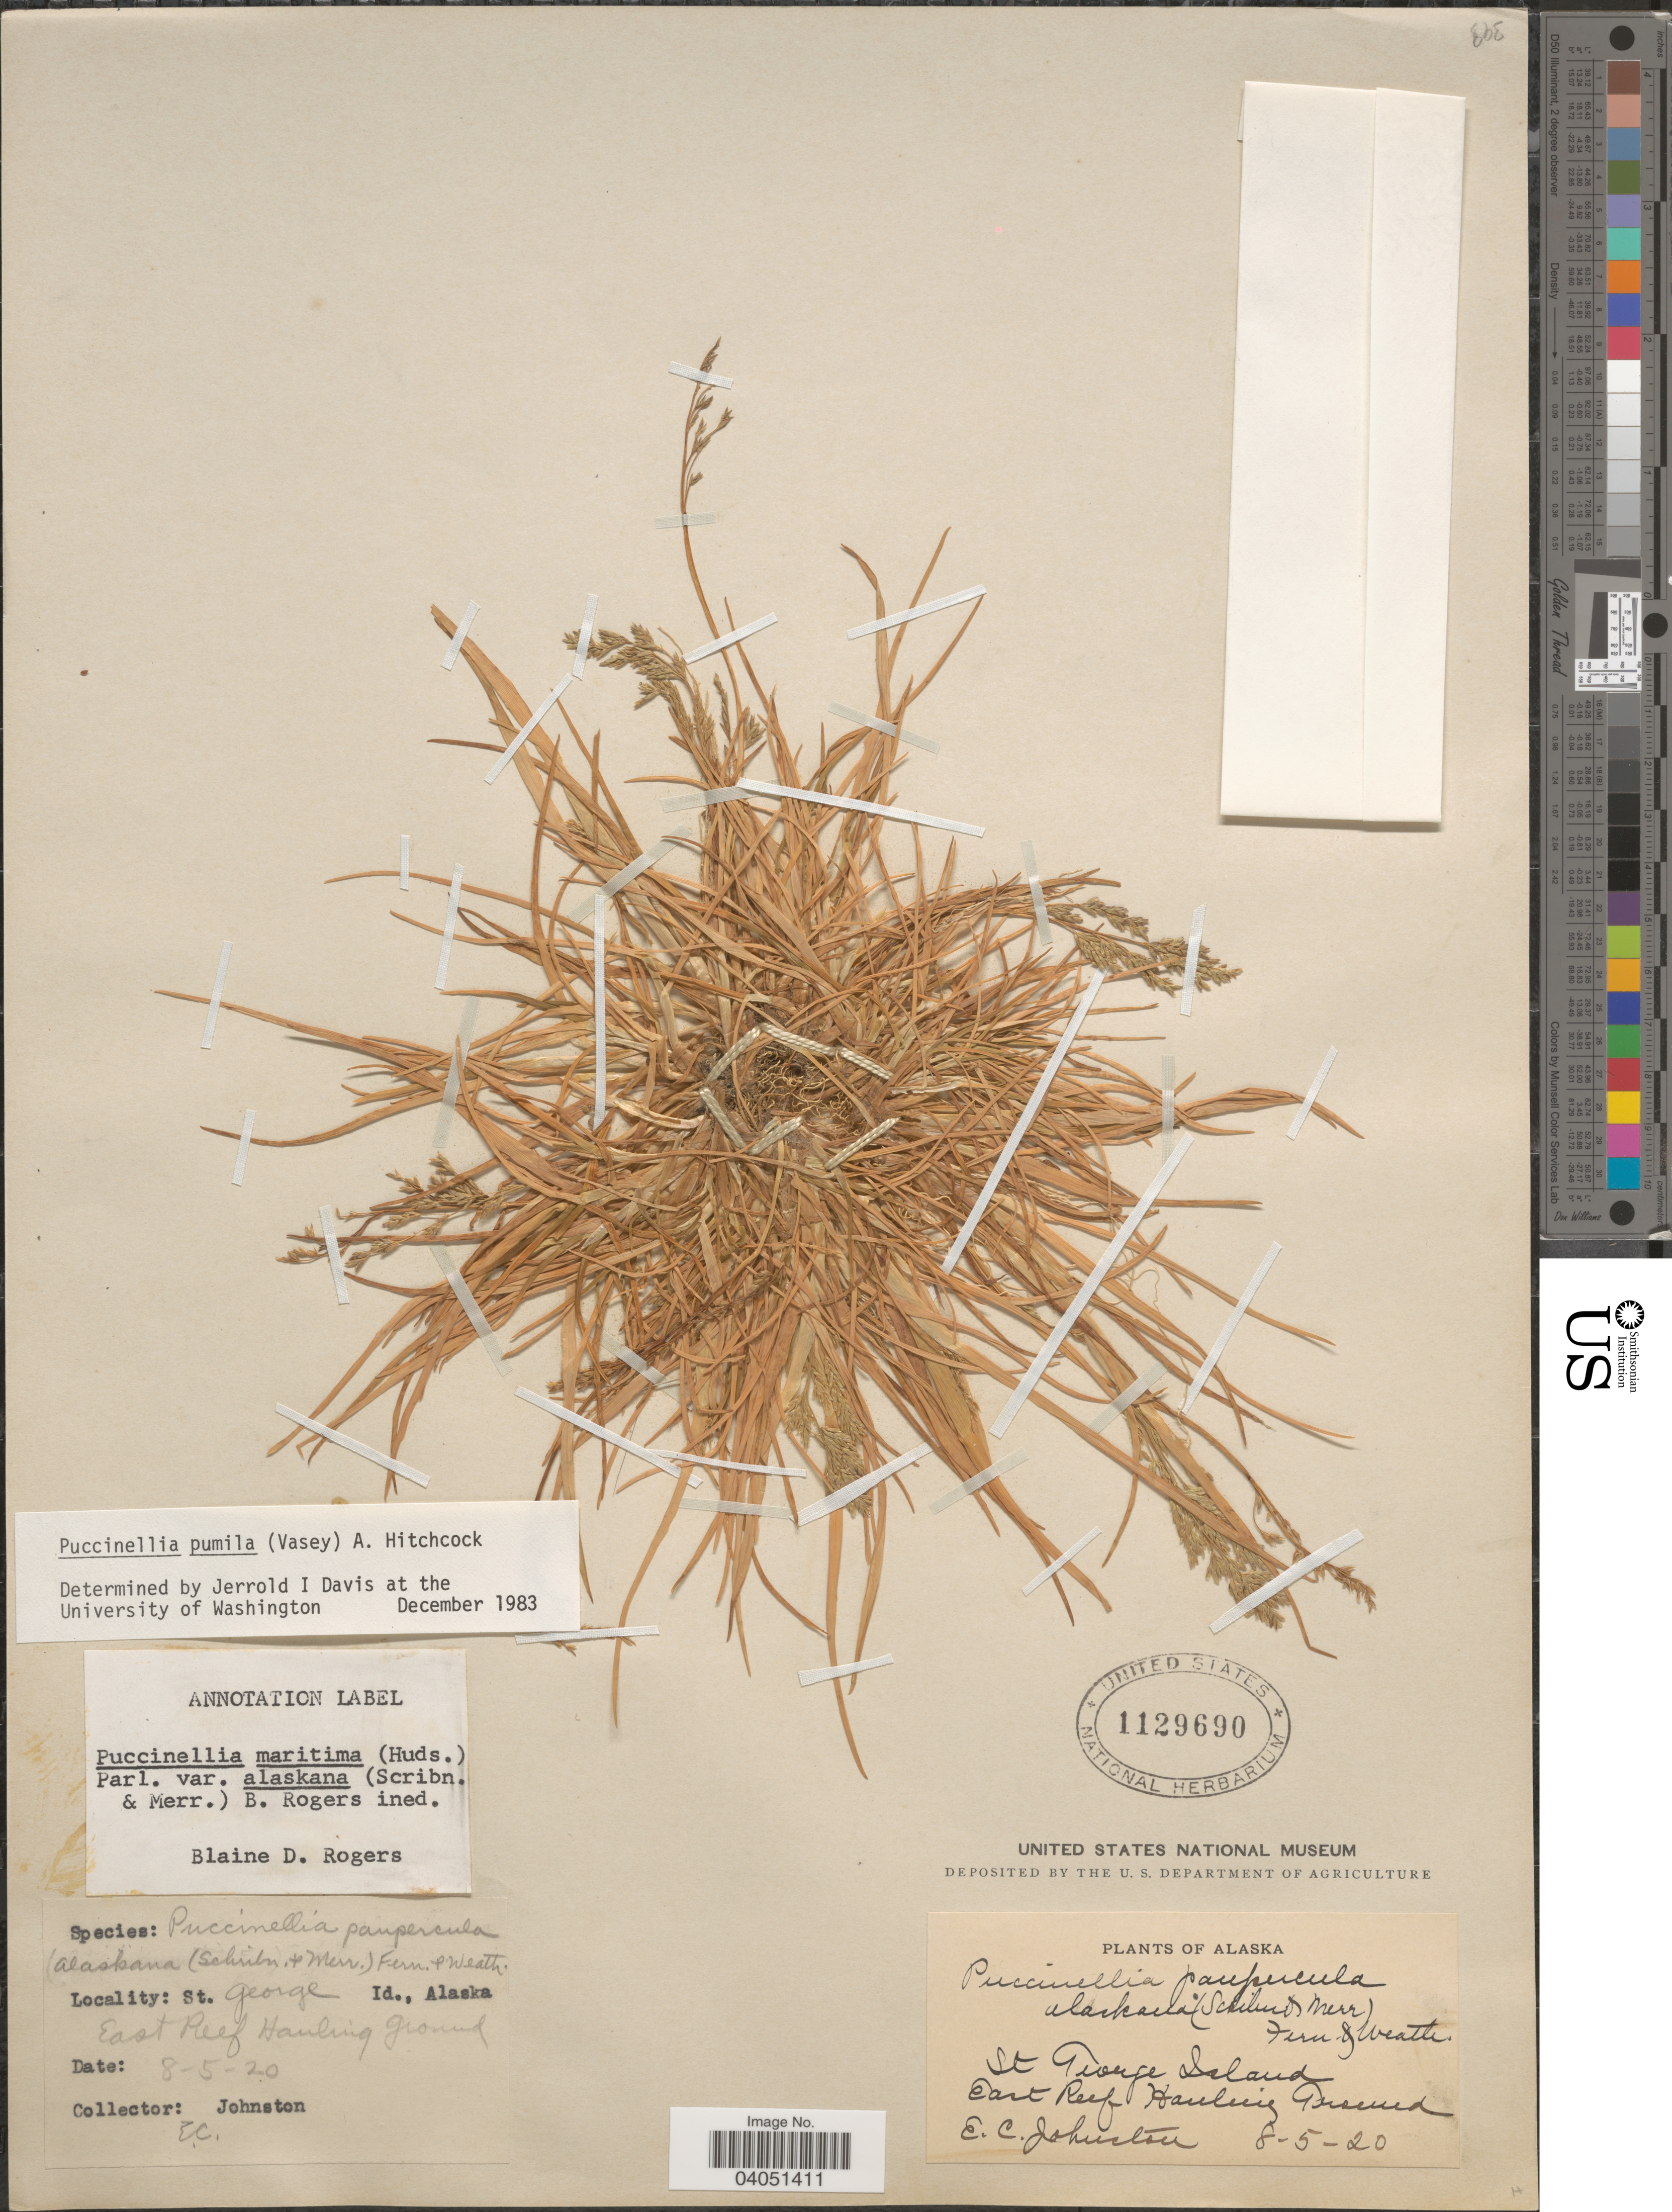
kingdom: Plantae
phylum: Tracheophyta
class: Liliopsida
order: Poales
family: Poaceae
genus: Puccinellia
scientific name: Puccinellia pumila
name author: (Vasey) Hitchc.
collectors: E. C. Johnston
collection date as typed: Transcribed d/m/y: 5/8/20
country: United States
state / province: Alaska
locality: St George Island. Eart Reef Hauling Ground.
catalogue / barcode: US 1129690